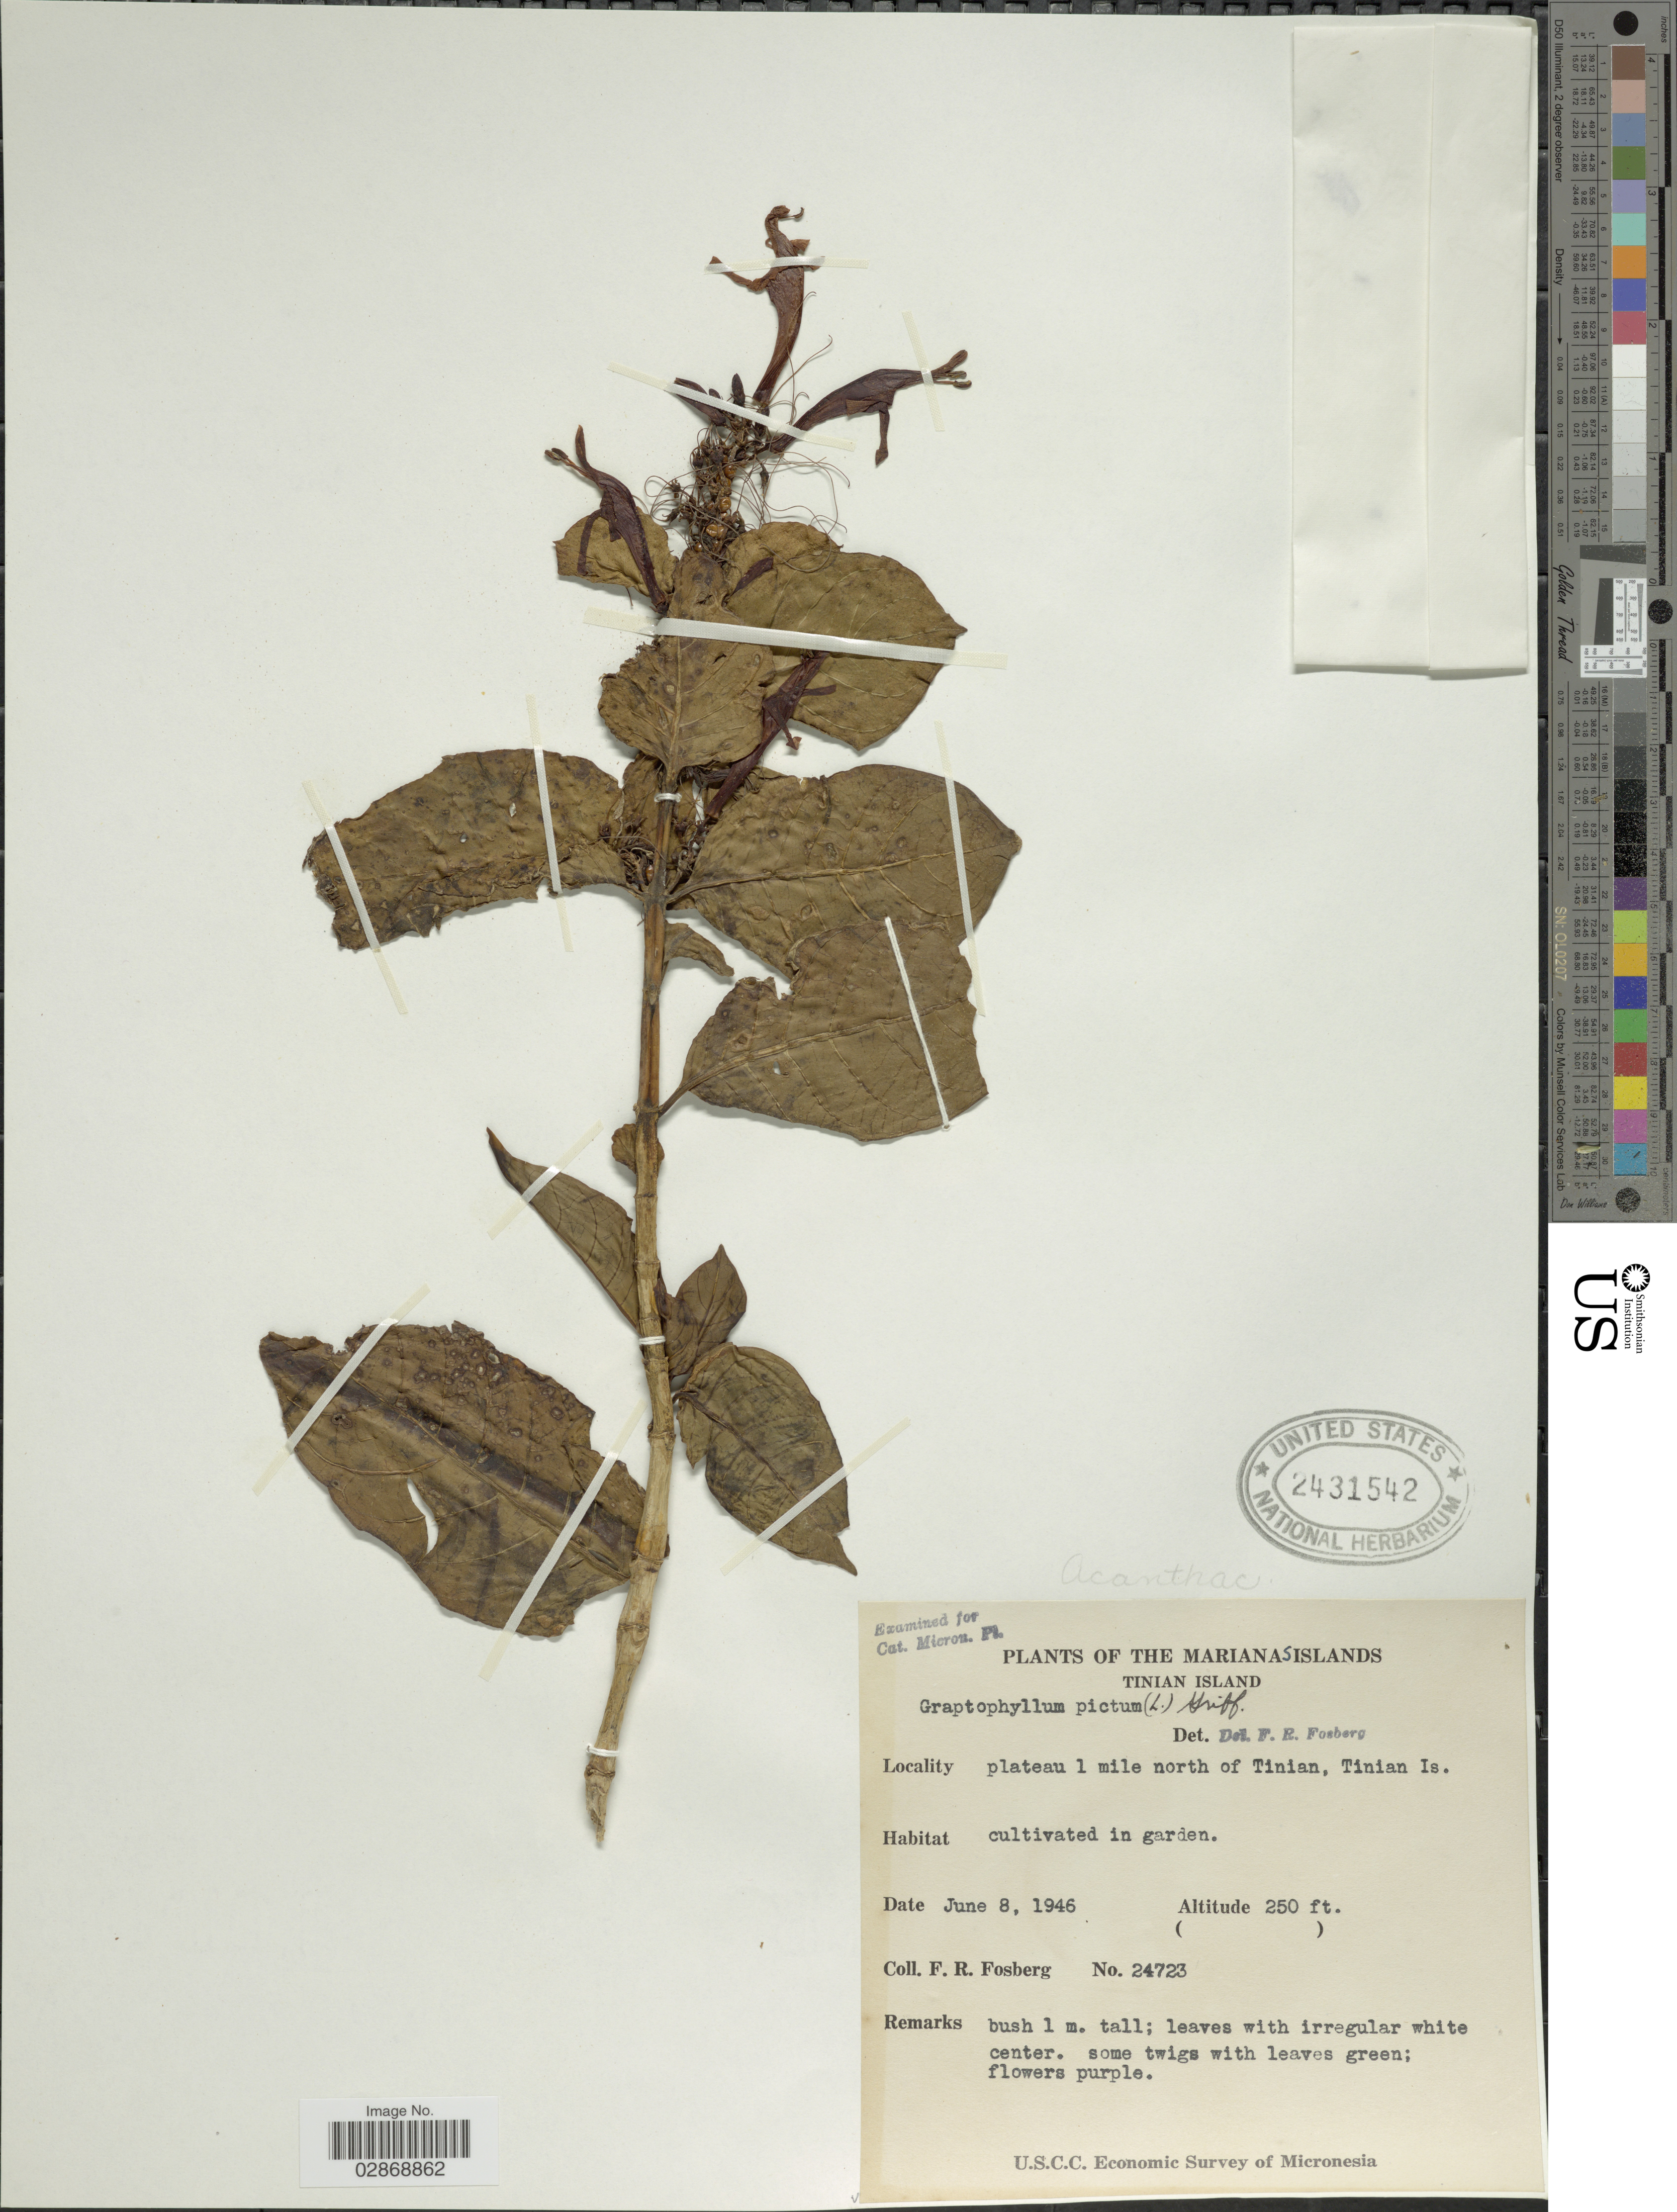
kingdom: Plantae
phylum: Tracheophyta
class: Magnoliopsida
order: Lamiales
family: Acanthaceae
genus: Graptophyllum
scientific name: Graptophyllum pictum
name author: (L.) Griff.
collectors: F. R. Fosberg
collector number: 24723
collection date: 1946-06-08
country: Northern Mariana Islands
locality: Marianas Islands. Tinian Island. Plateau 1 mile north of Tinian, Tinian Is.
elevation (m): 76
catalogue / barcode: US 2431542